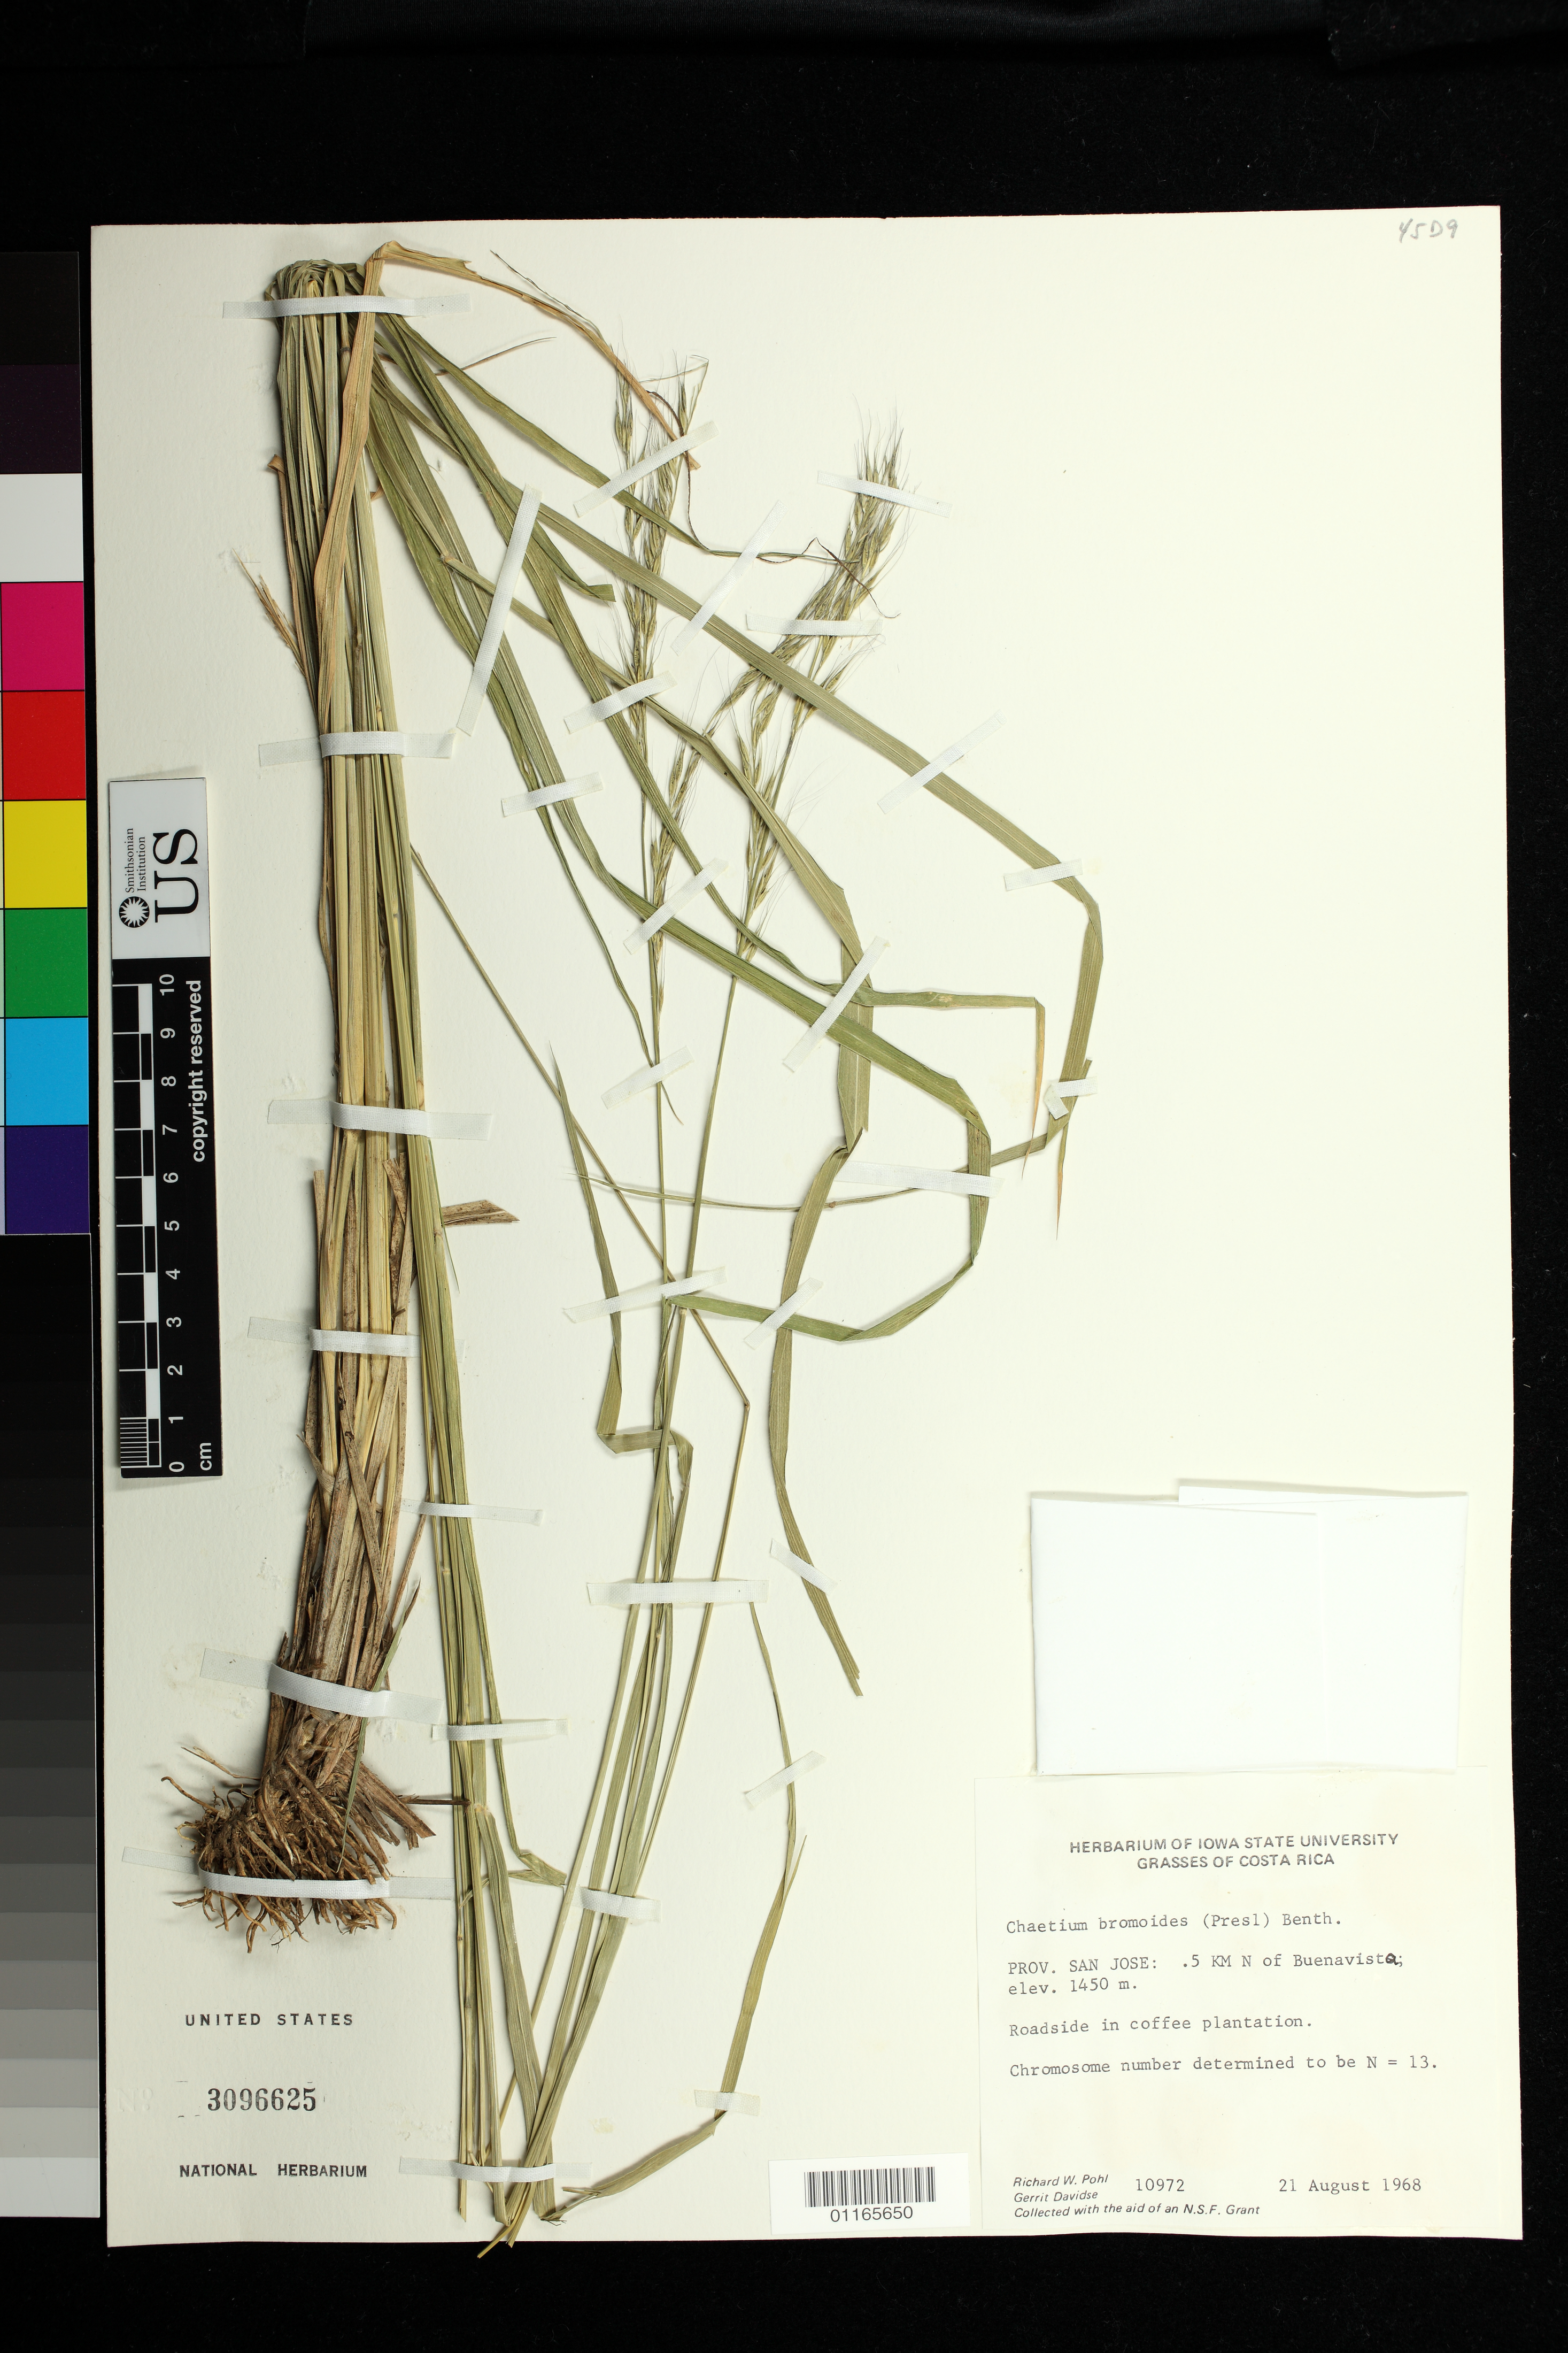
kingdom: Plantae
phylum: Tracheophyta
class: Liliopsida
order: Poales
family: Poaceae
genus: Chaetium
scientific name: Chaetium bromoides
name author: (J. Presl) Benth. ex Hemsl.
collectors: R. W. Pohl & G. Davidse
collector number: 10972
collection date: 1968-08-21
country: Costa Rica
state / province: San José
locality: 0.5 KM N of Buenavista. Roadside in coffee plantation.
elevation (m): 1450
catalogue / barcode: US 3096625